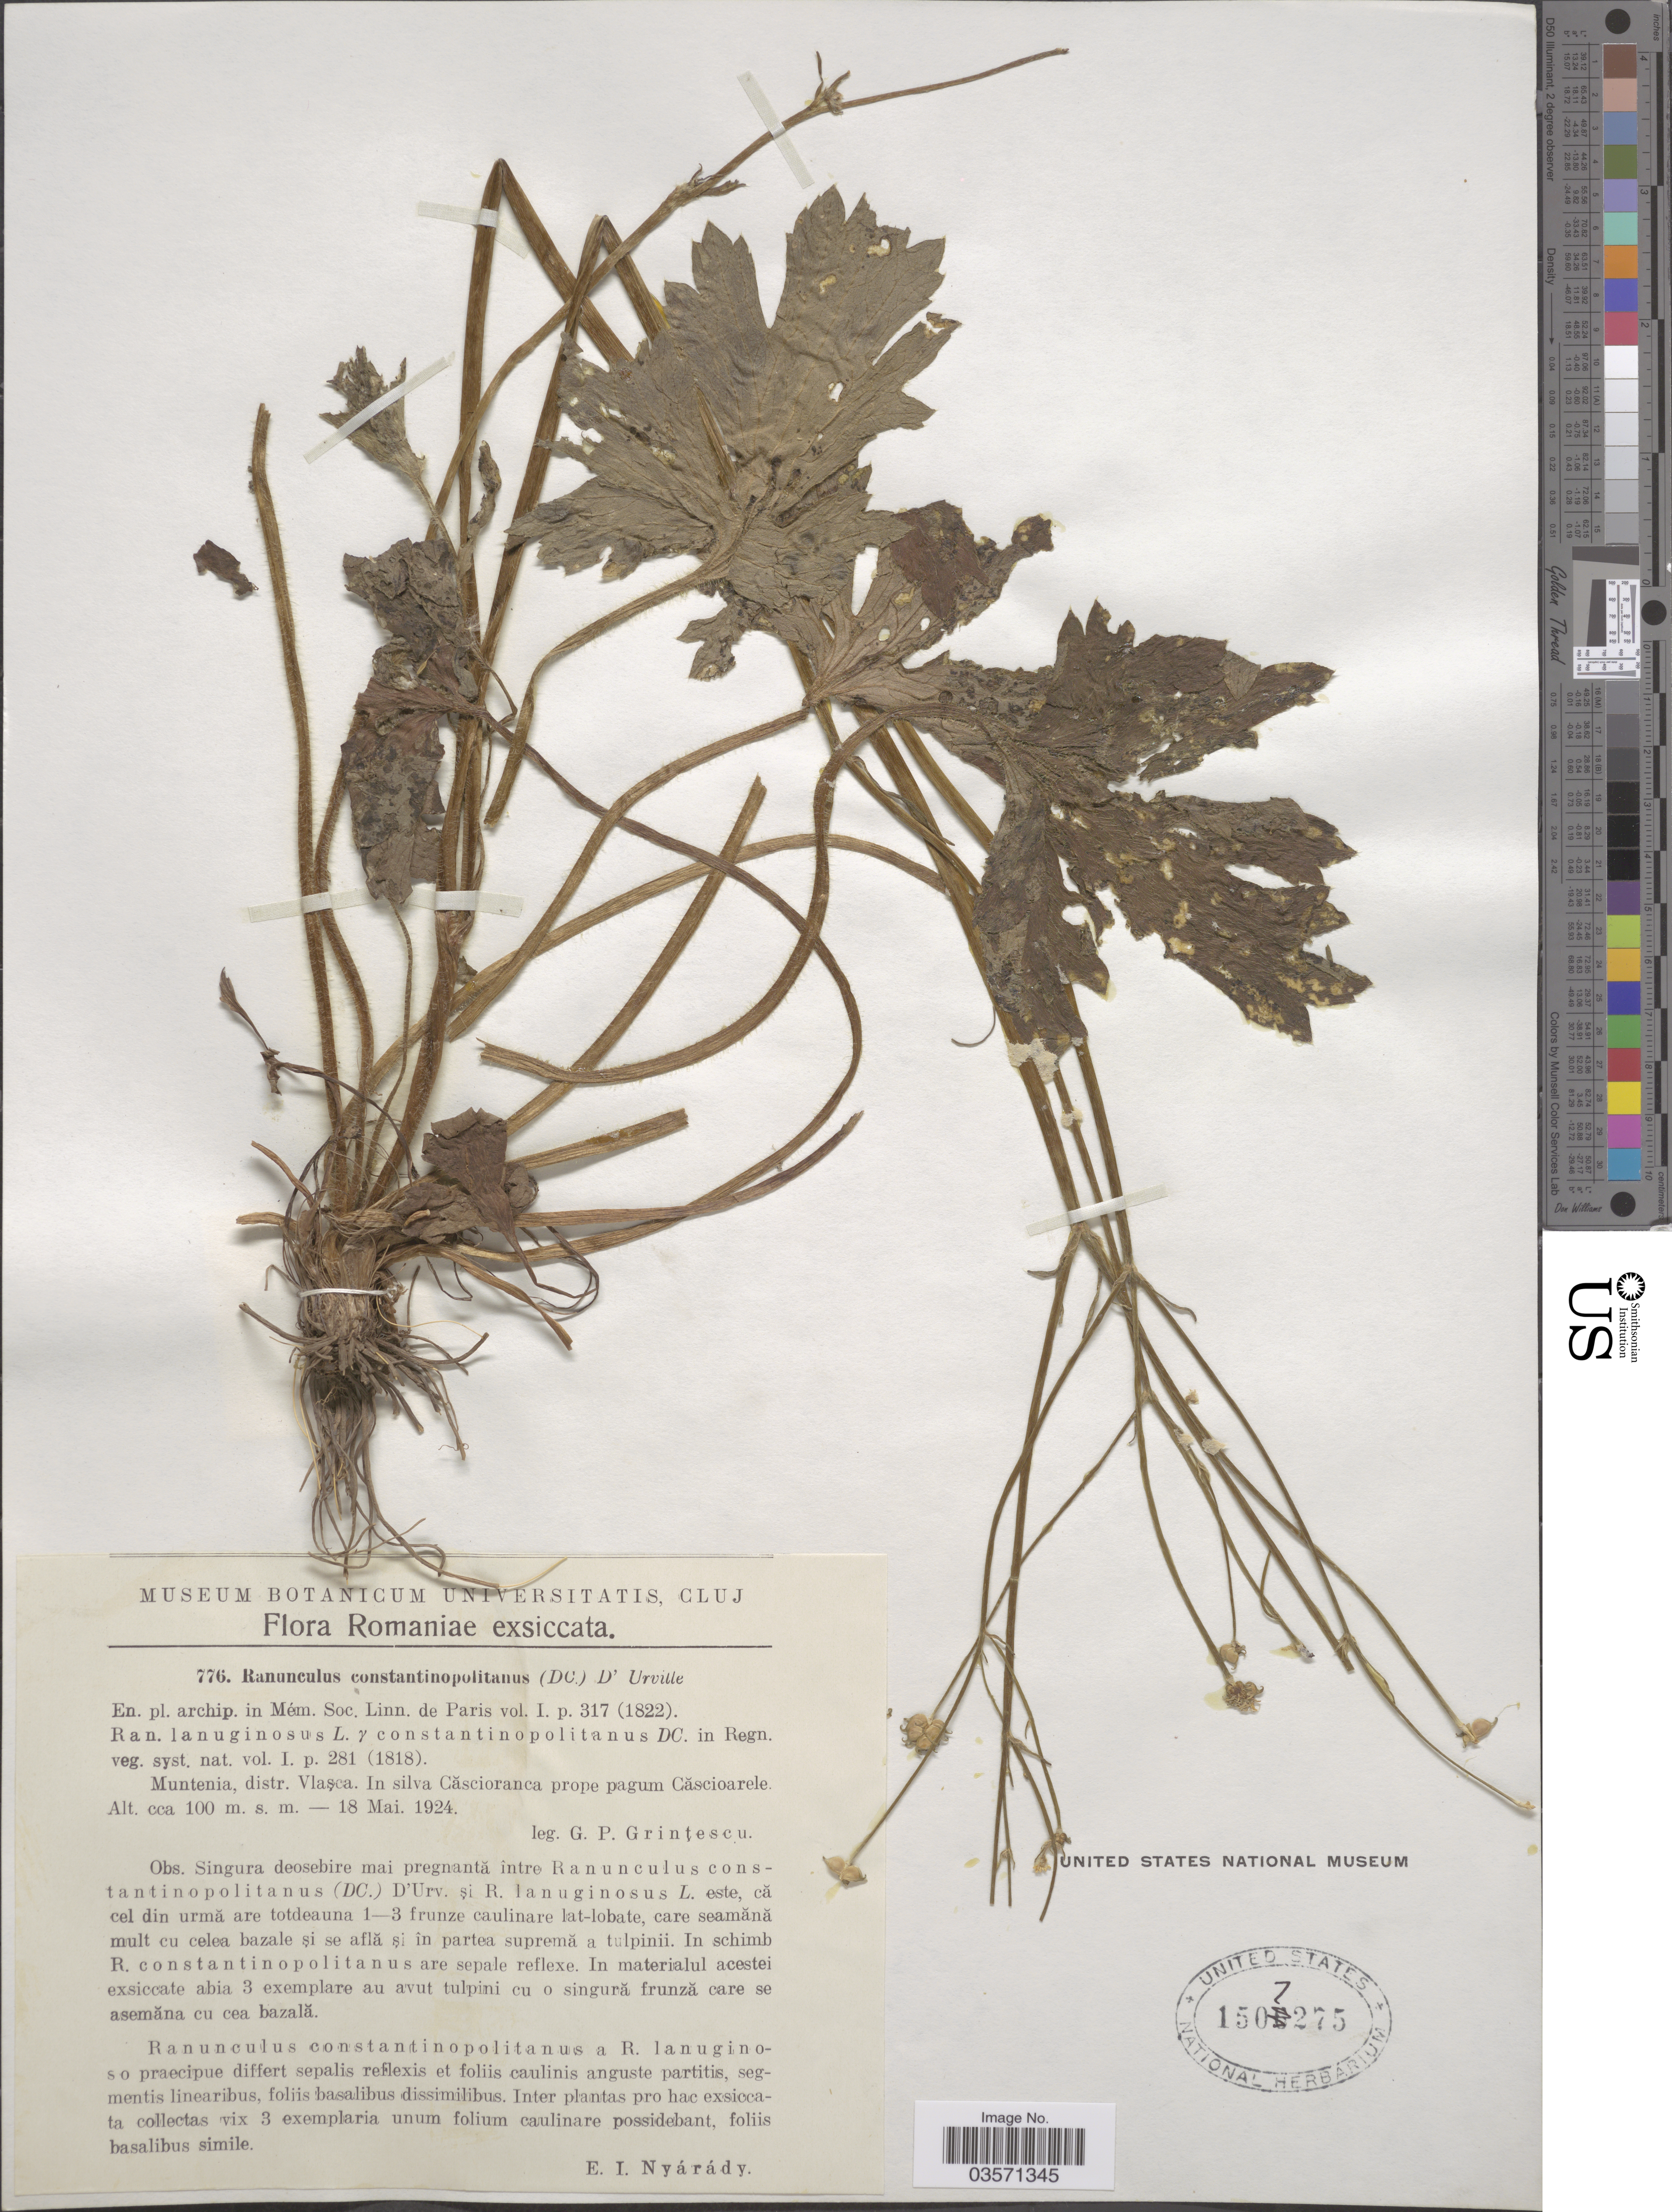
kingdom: Plantae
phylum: Tracheophyta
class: Magnoliopsida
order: Ranunculales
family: Ranunculaceae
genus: Ranunculus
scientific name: Ranunculus constantinopolitanus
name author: (DC.) d'Urv.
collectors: G. Grintescu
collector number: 776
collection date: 1924-05-18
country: Romania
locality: Muntenia, distr. Vlaşca. In silva Căscioranca prope pagum Căscioarele.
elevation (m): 100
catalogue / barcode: US 1507275